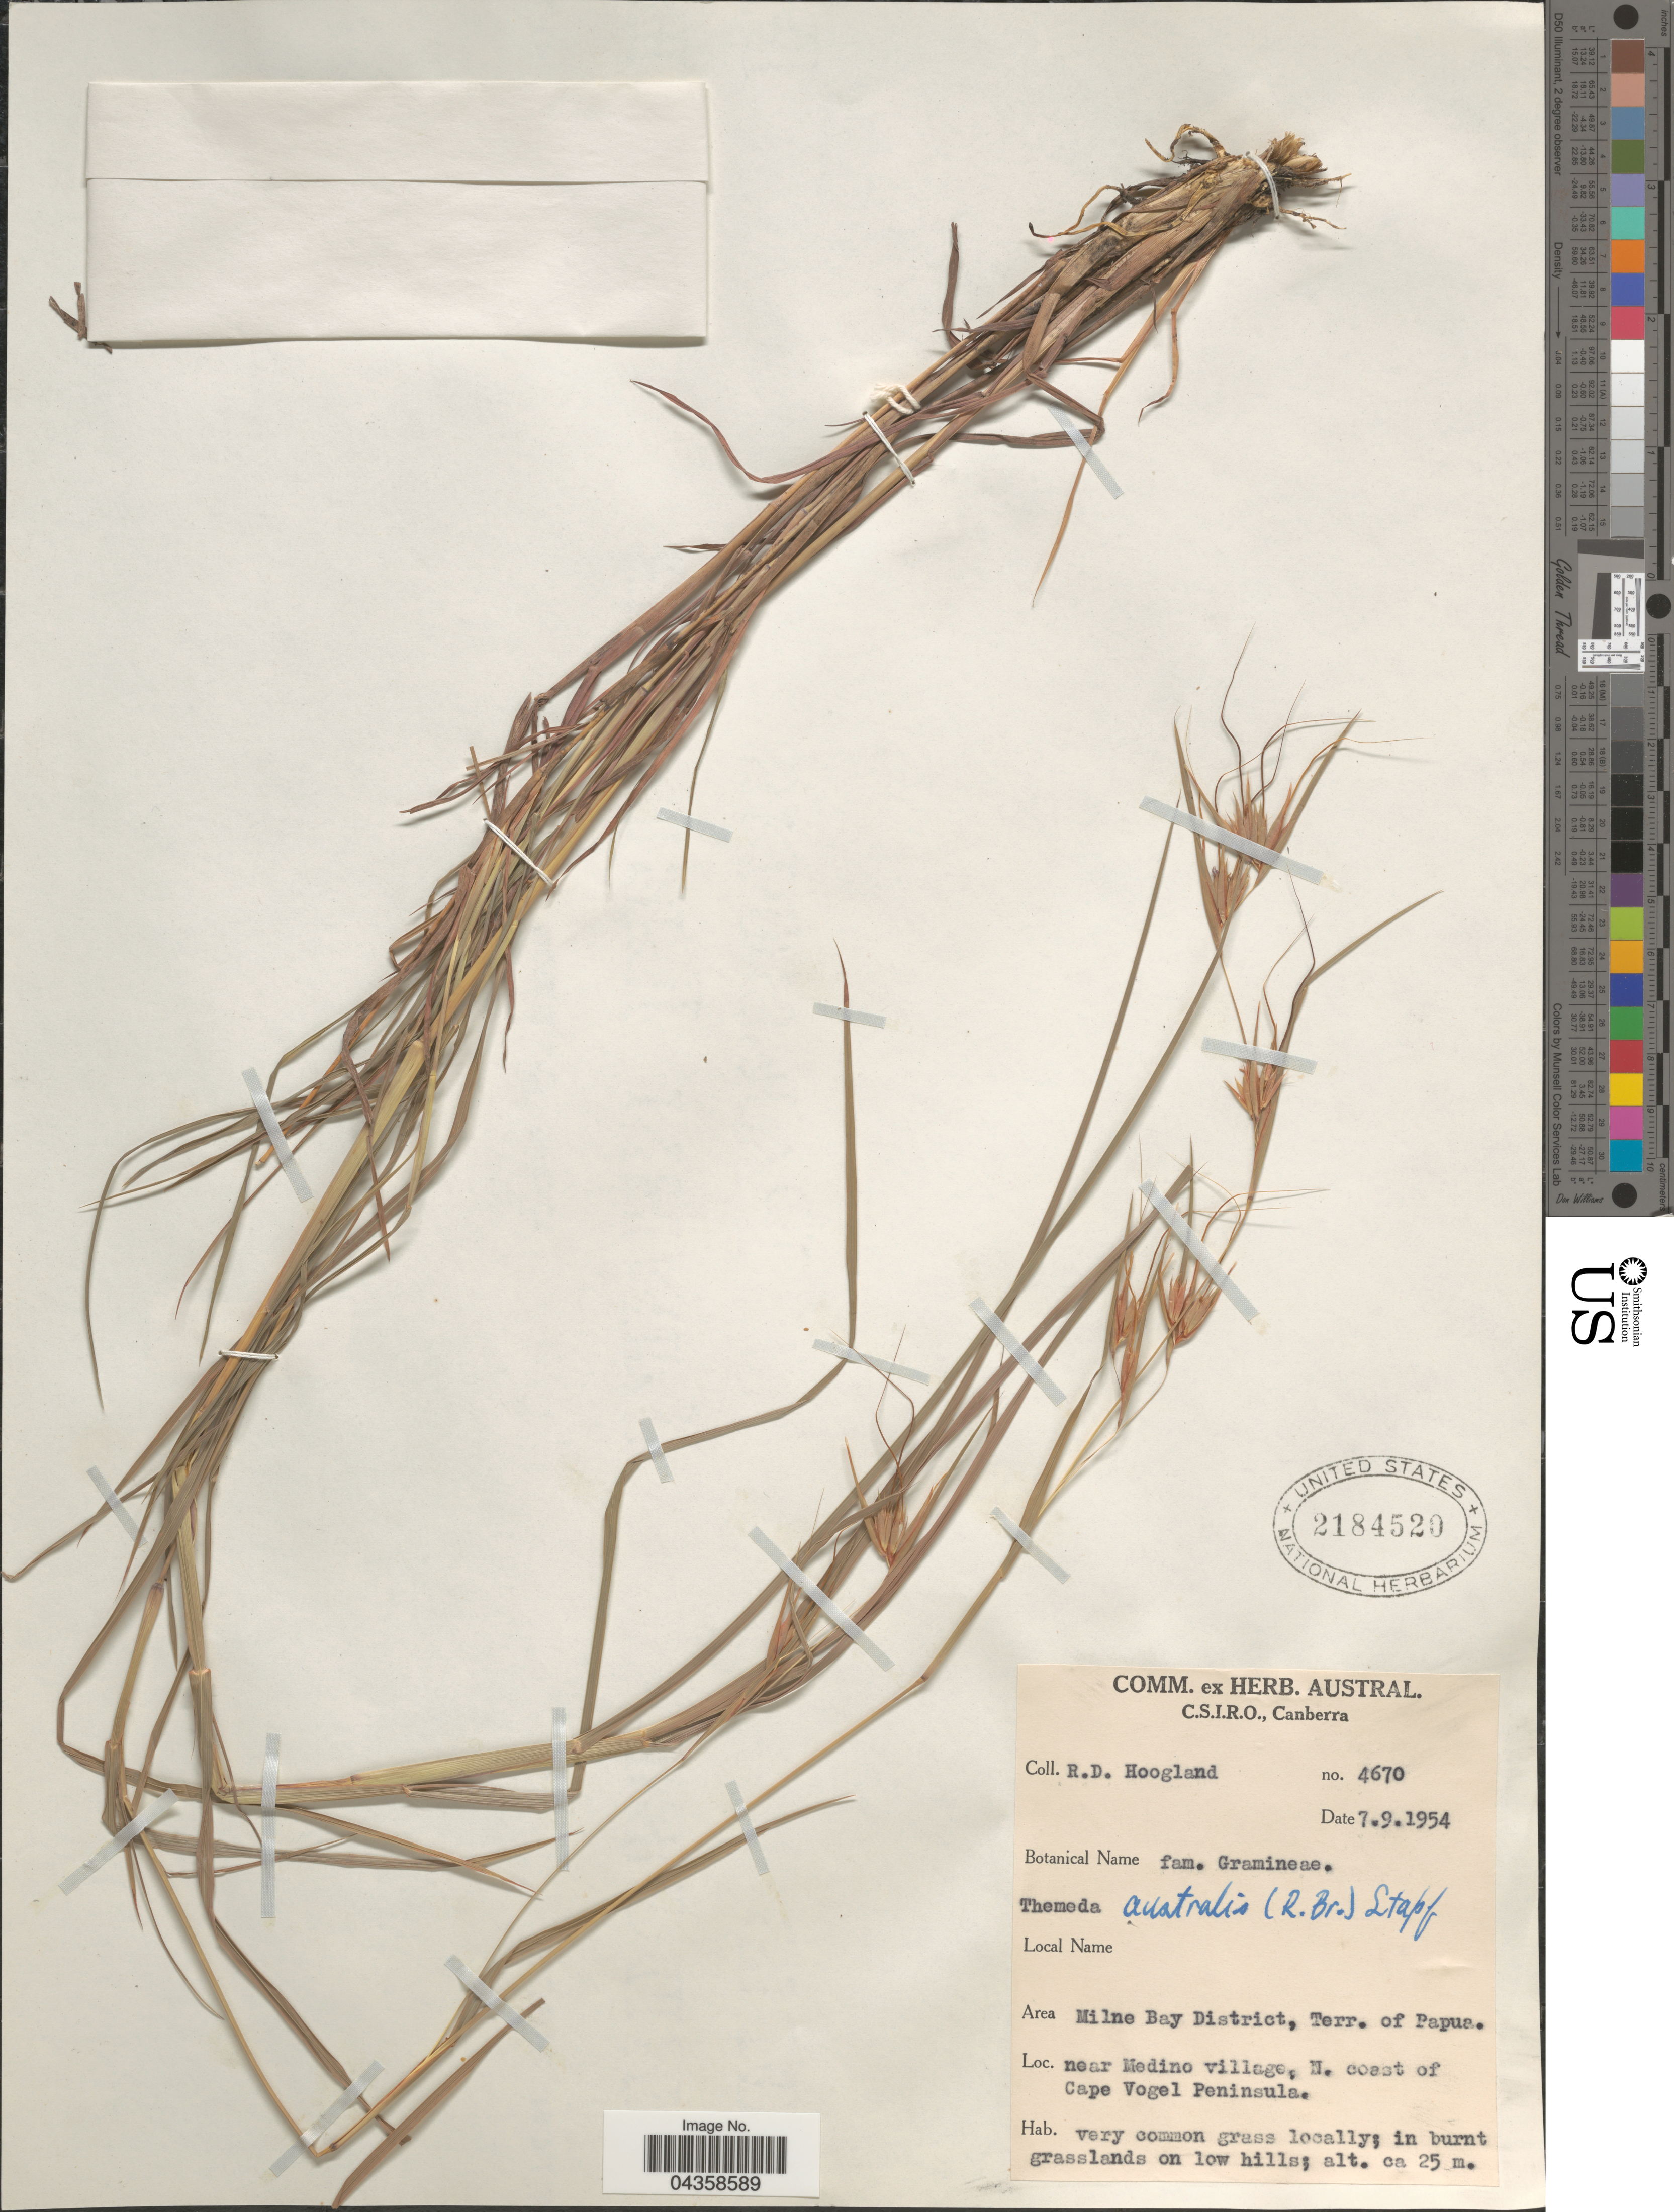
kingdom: Plantae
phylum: Tracheophyta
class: Liliopsida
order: Poales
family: Poaceae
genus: Themeda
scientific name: Themeda triandra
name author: Forssk.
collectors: R. D. Hoogland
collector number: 4670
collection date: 1954-09-07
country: Papua New Guinea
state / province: Milne Bay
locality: Area Milne Bay District, Terr. of Papua. Near Medino village, N. coast of Cape Vogel Peninsula.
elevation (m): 25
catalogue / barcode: US 2184520